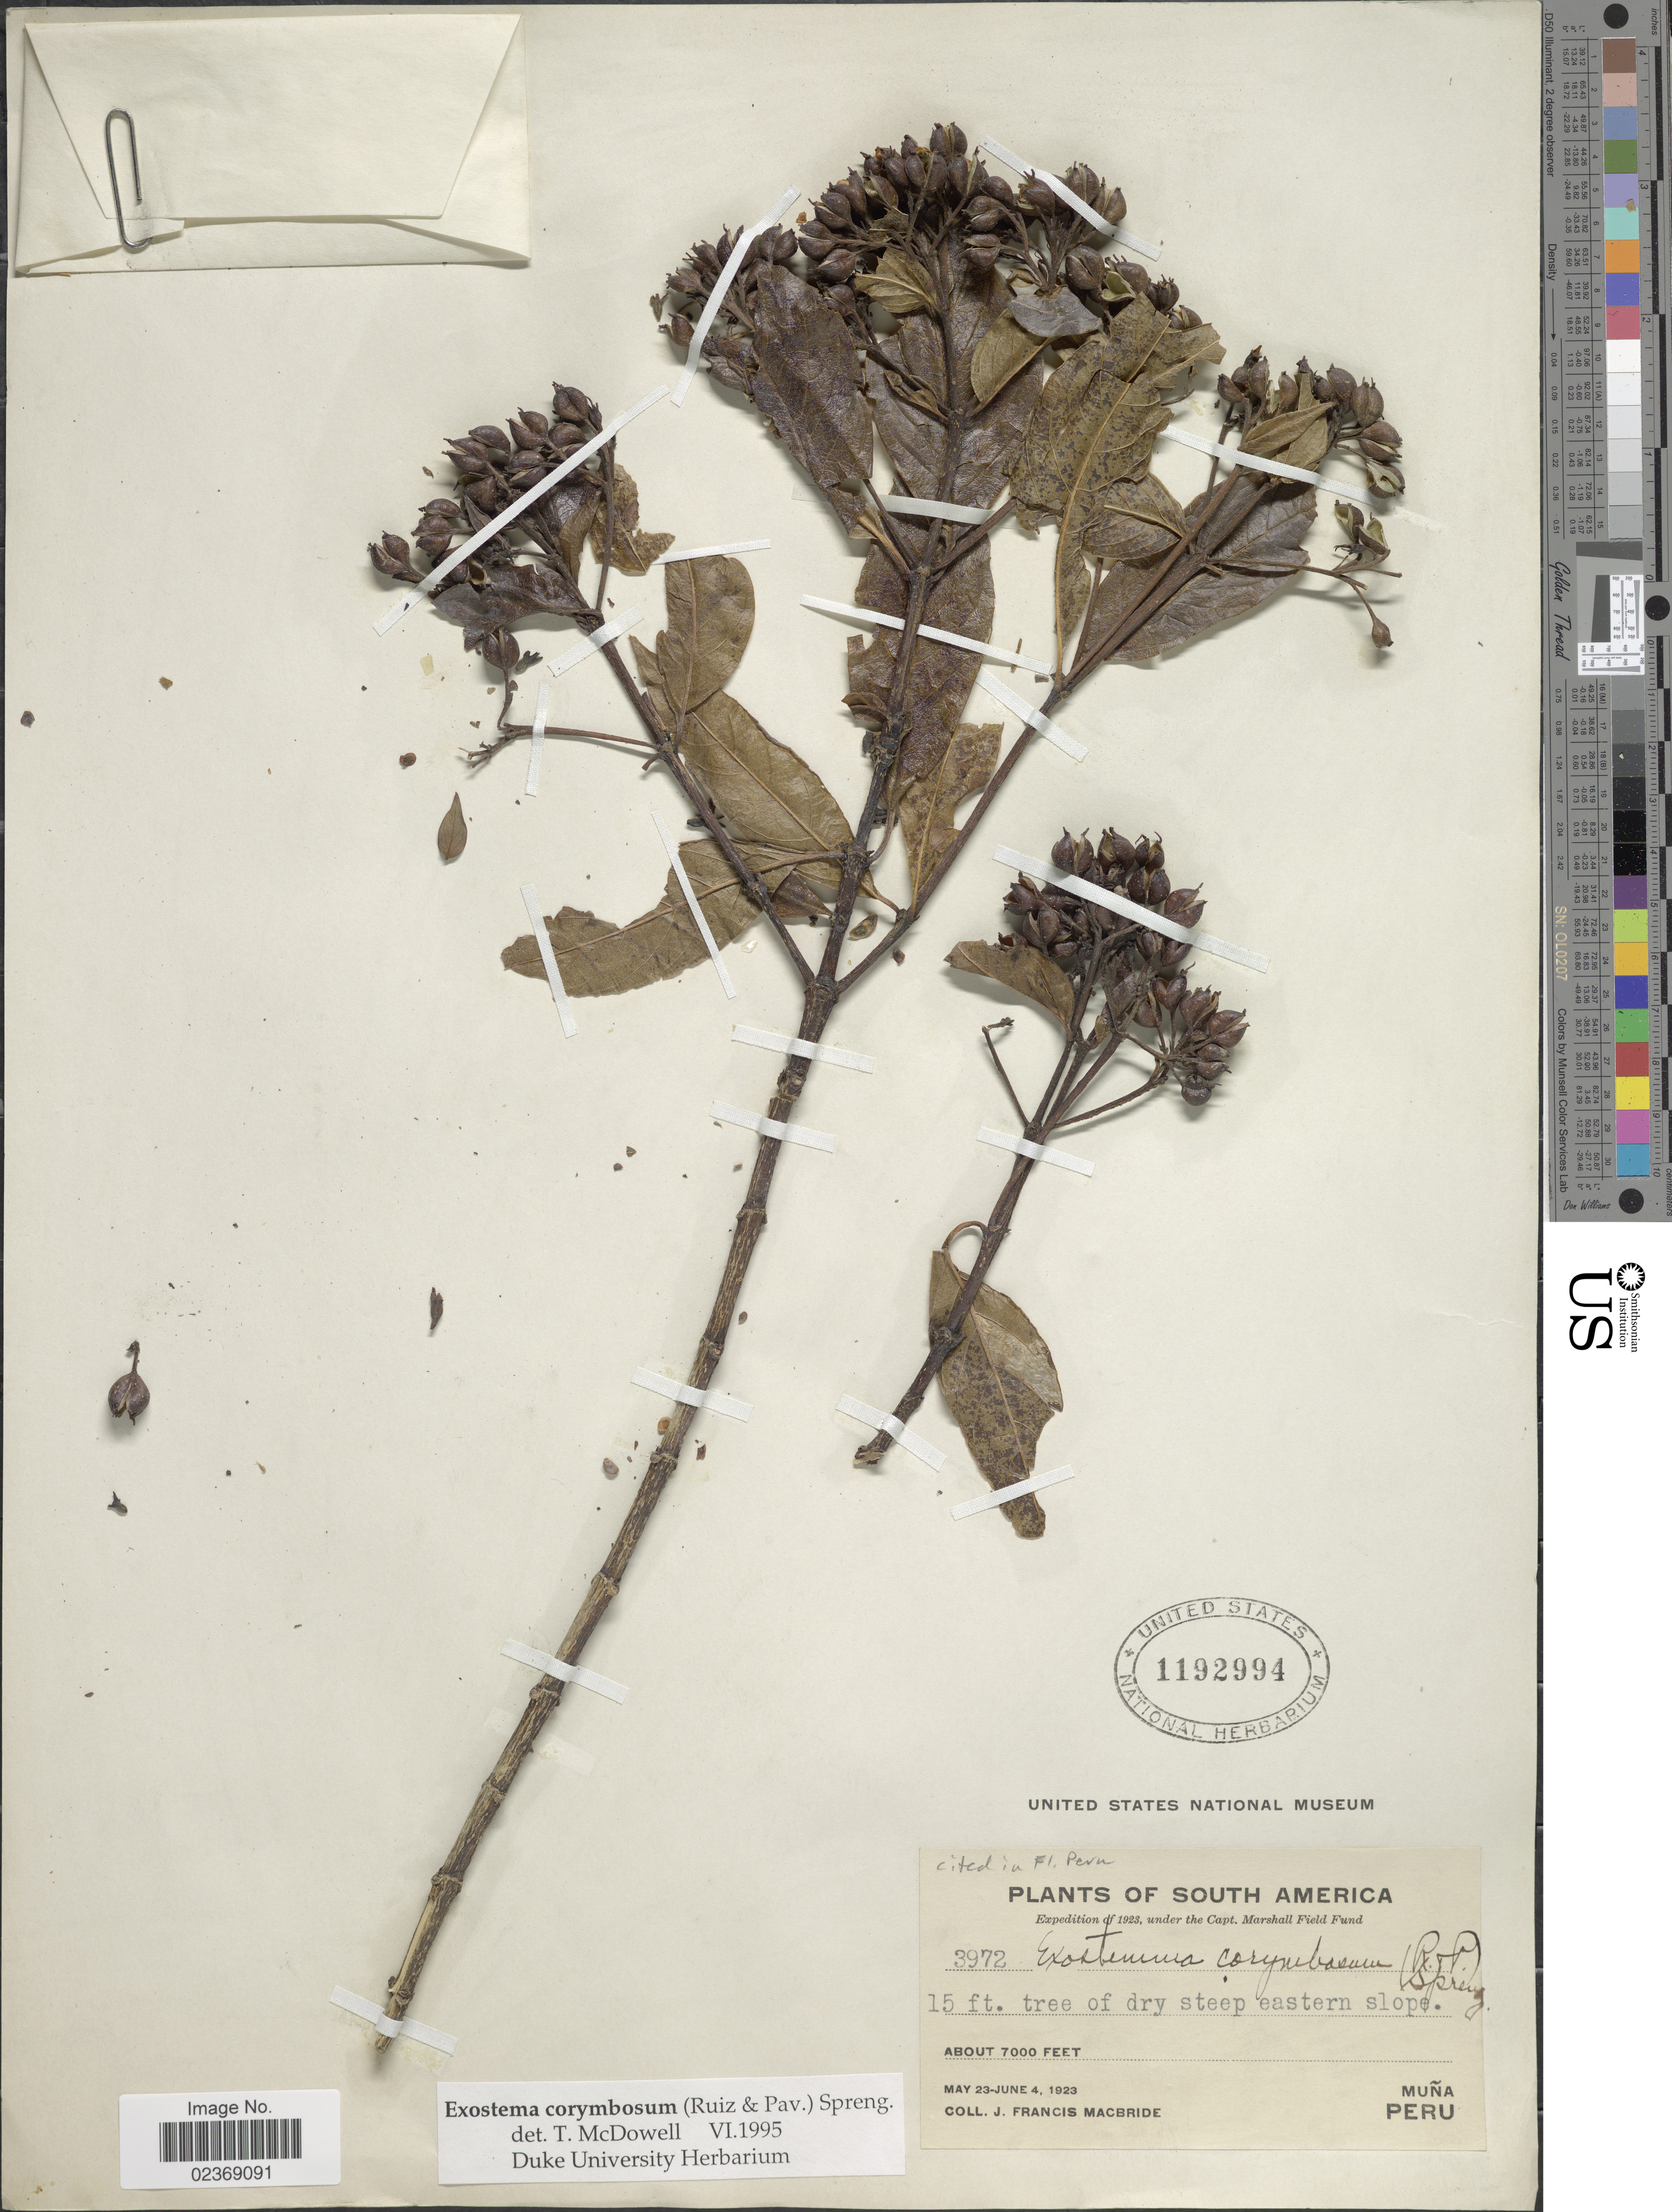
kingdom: Plantae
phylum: Tracheophyta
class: Magnoliopsida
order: Gentianales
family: Rubiaceae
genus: Exostema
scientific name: Exostema corymbosum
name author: (Ruiz & Pav.) Spreng.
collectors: J. F. Macbride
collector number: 3972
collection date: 1923-05-23/1923-06-04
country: Peru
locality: Tree of dry steep eastern slope, Muña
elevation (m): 2134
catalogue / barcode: US 1192994